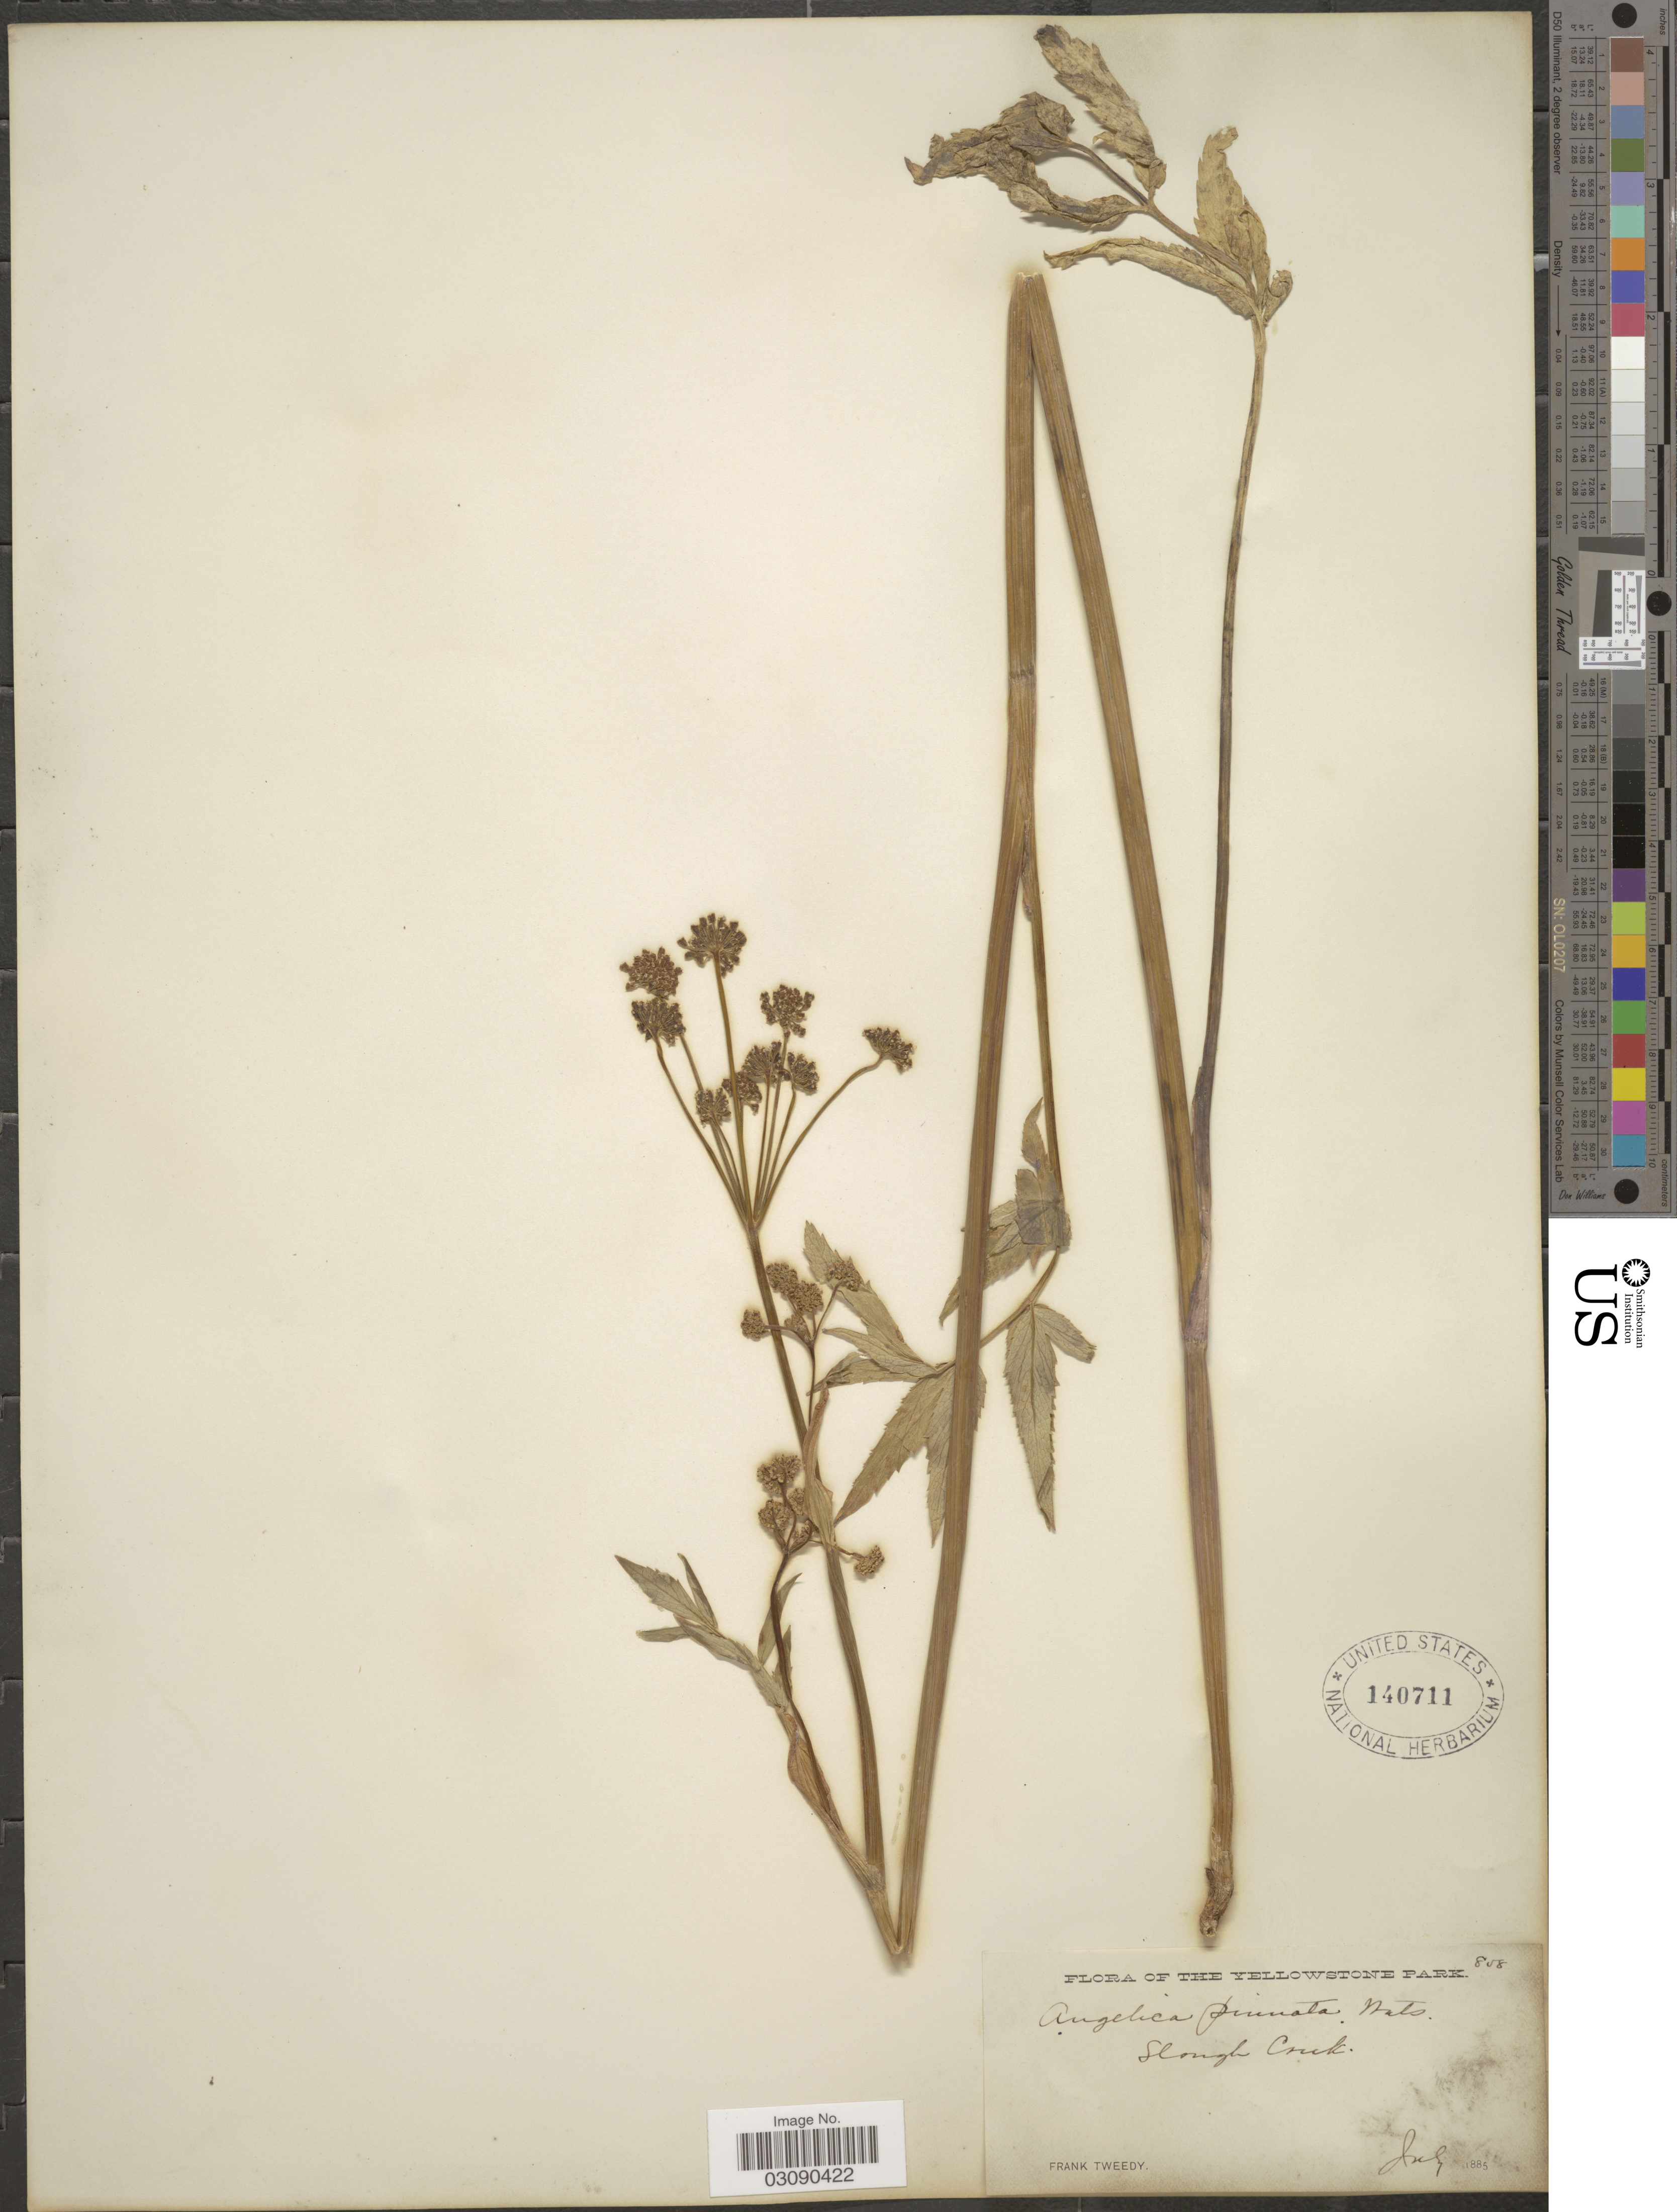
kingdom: Plantae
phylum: Tracheophyta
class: Magnoliopsida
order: Apiales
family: Apiaceae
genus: Angelica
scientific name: Angelica pinnata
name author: S. Watson in C. King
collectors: F. Tweedy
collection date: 1885-07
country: United States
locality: The Yellowstone Park, Slough Creek.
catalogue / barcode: US 140711